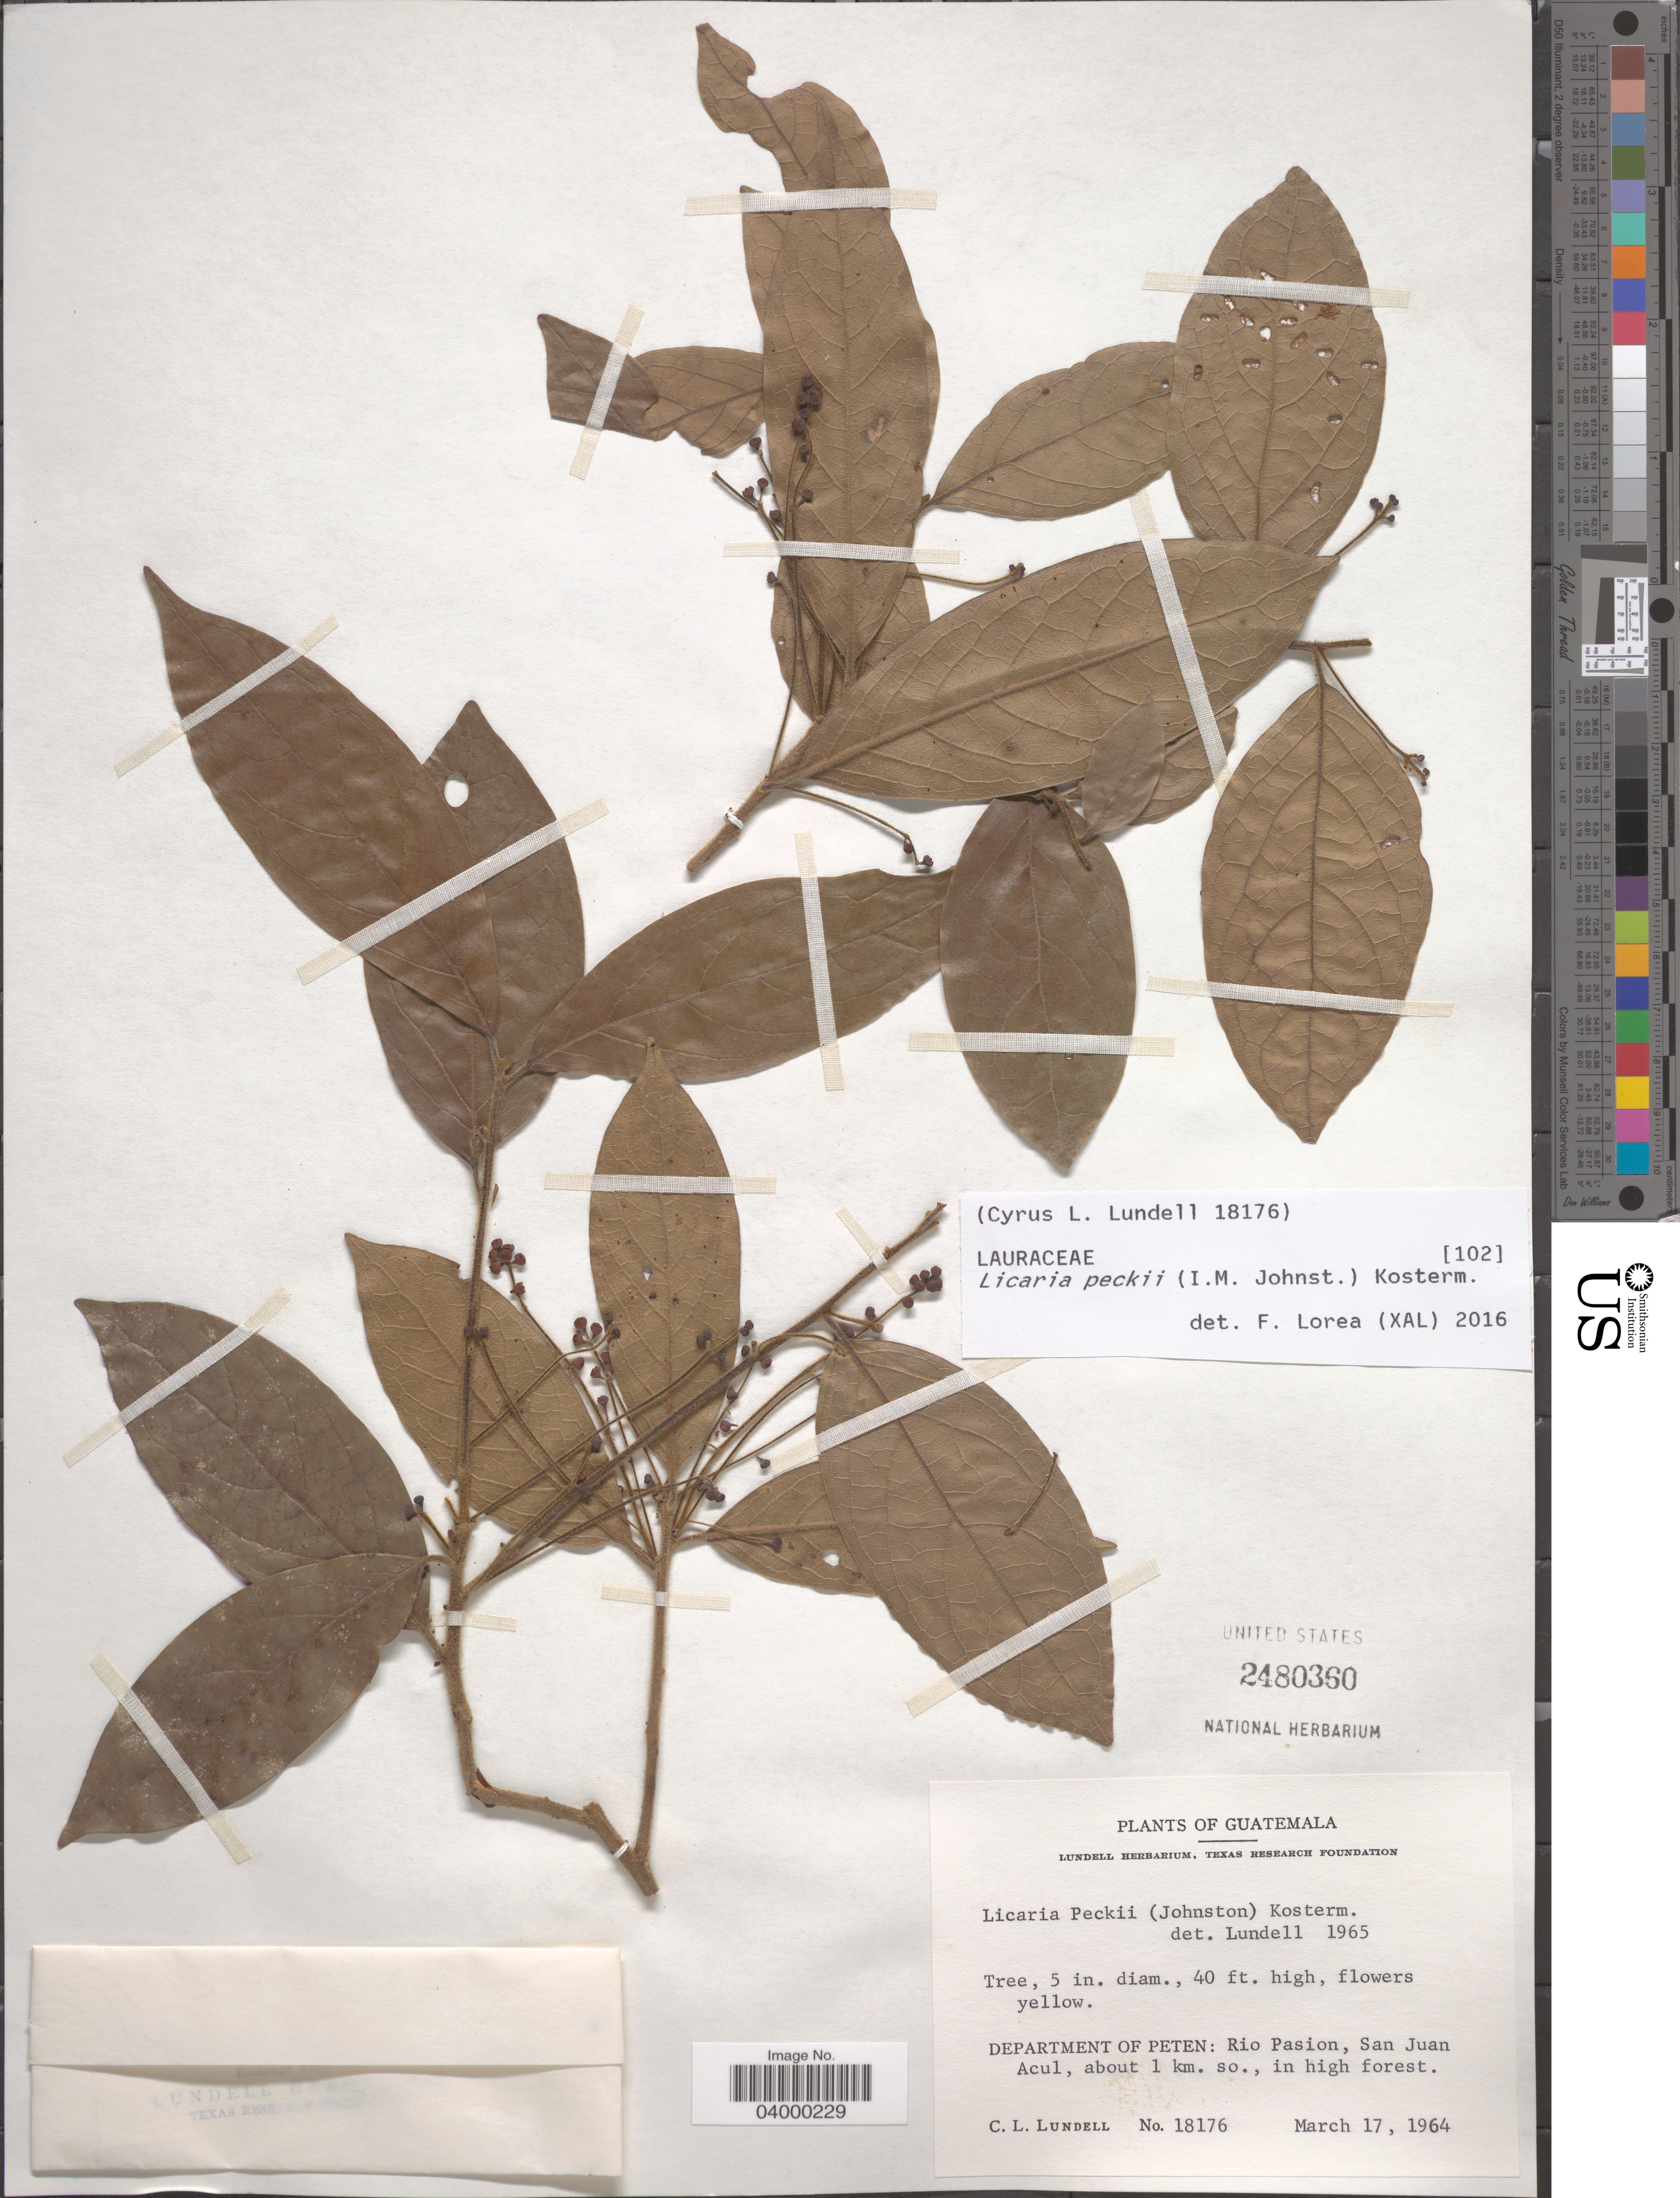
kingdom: Plantae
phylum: Tracheophyta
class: Magnoliopsida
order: Laurales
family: Lauraceae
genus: Licaria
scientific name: Licaria peckii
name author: (I.M. Johnst.) Kosterm.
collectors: C. L. Lundell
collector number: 18176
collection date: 1964-03-17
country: Guatemala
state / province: El Peten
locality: Department of Peten: Rio Pasion, San Juan Acul, about 1 km. so.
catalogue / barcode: US 2480360